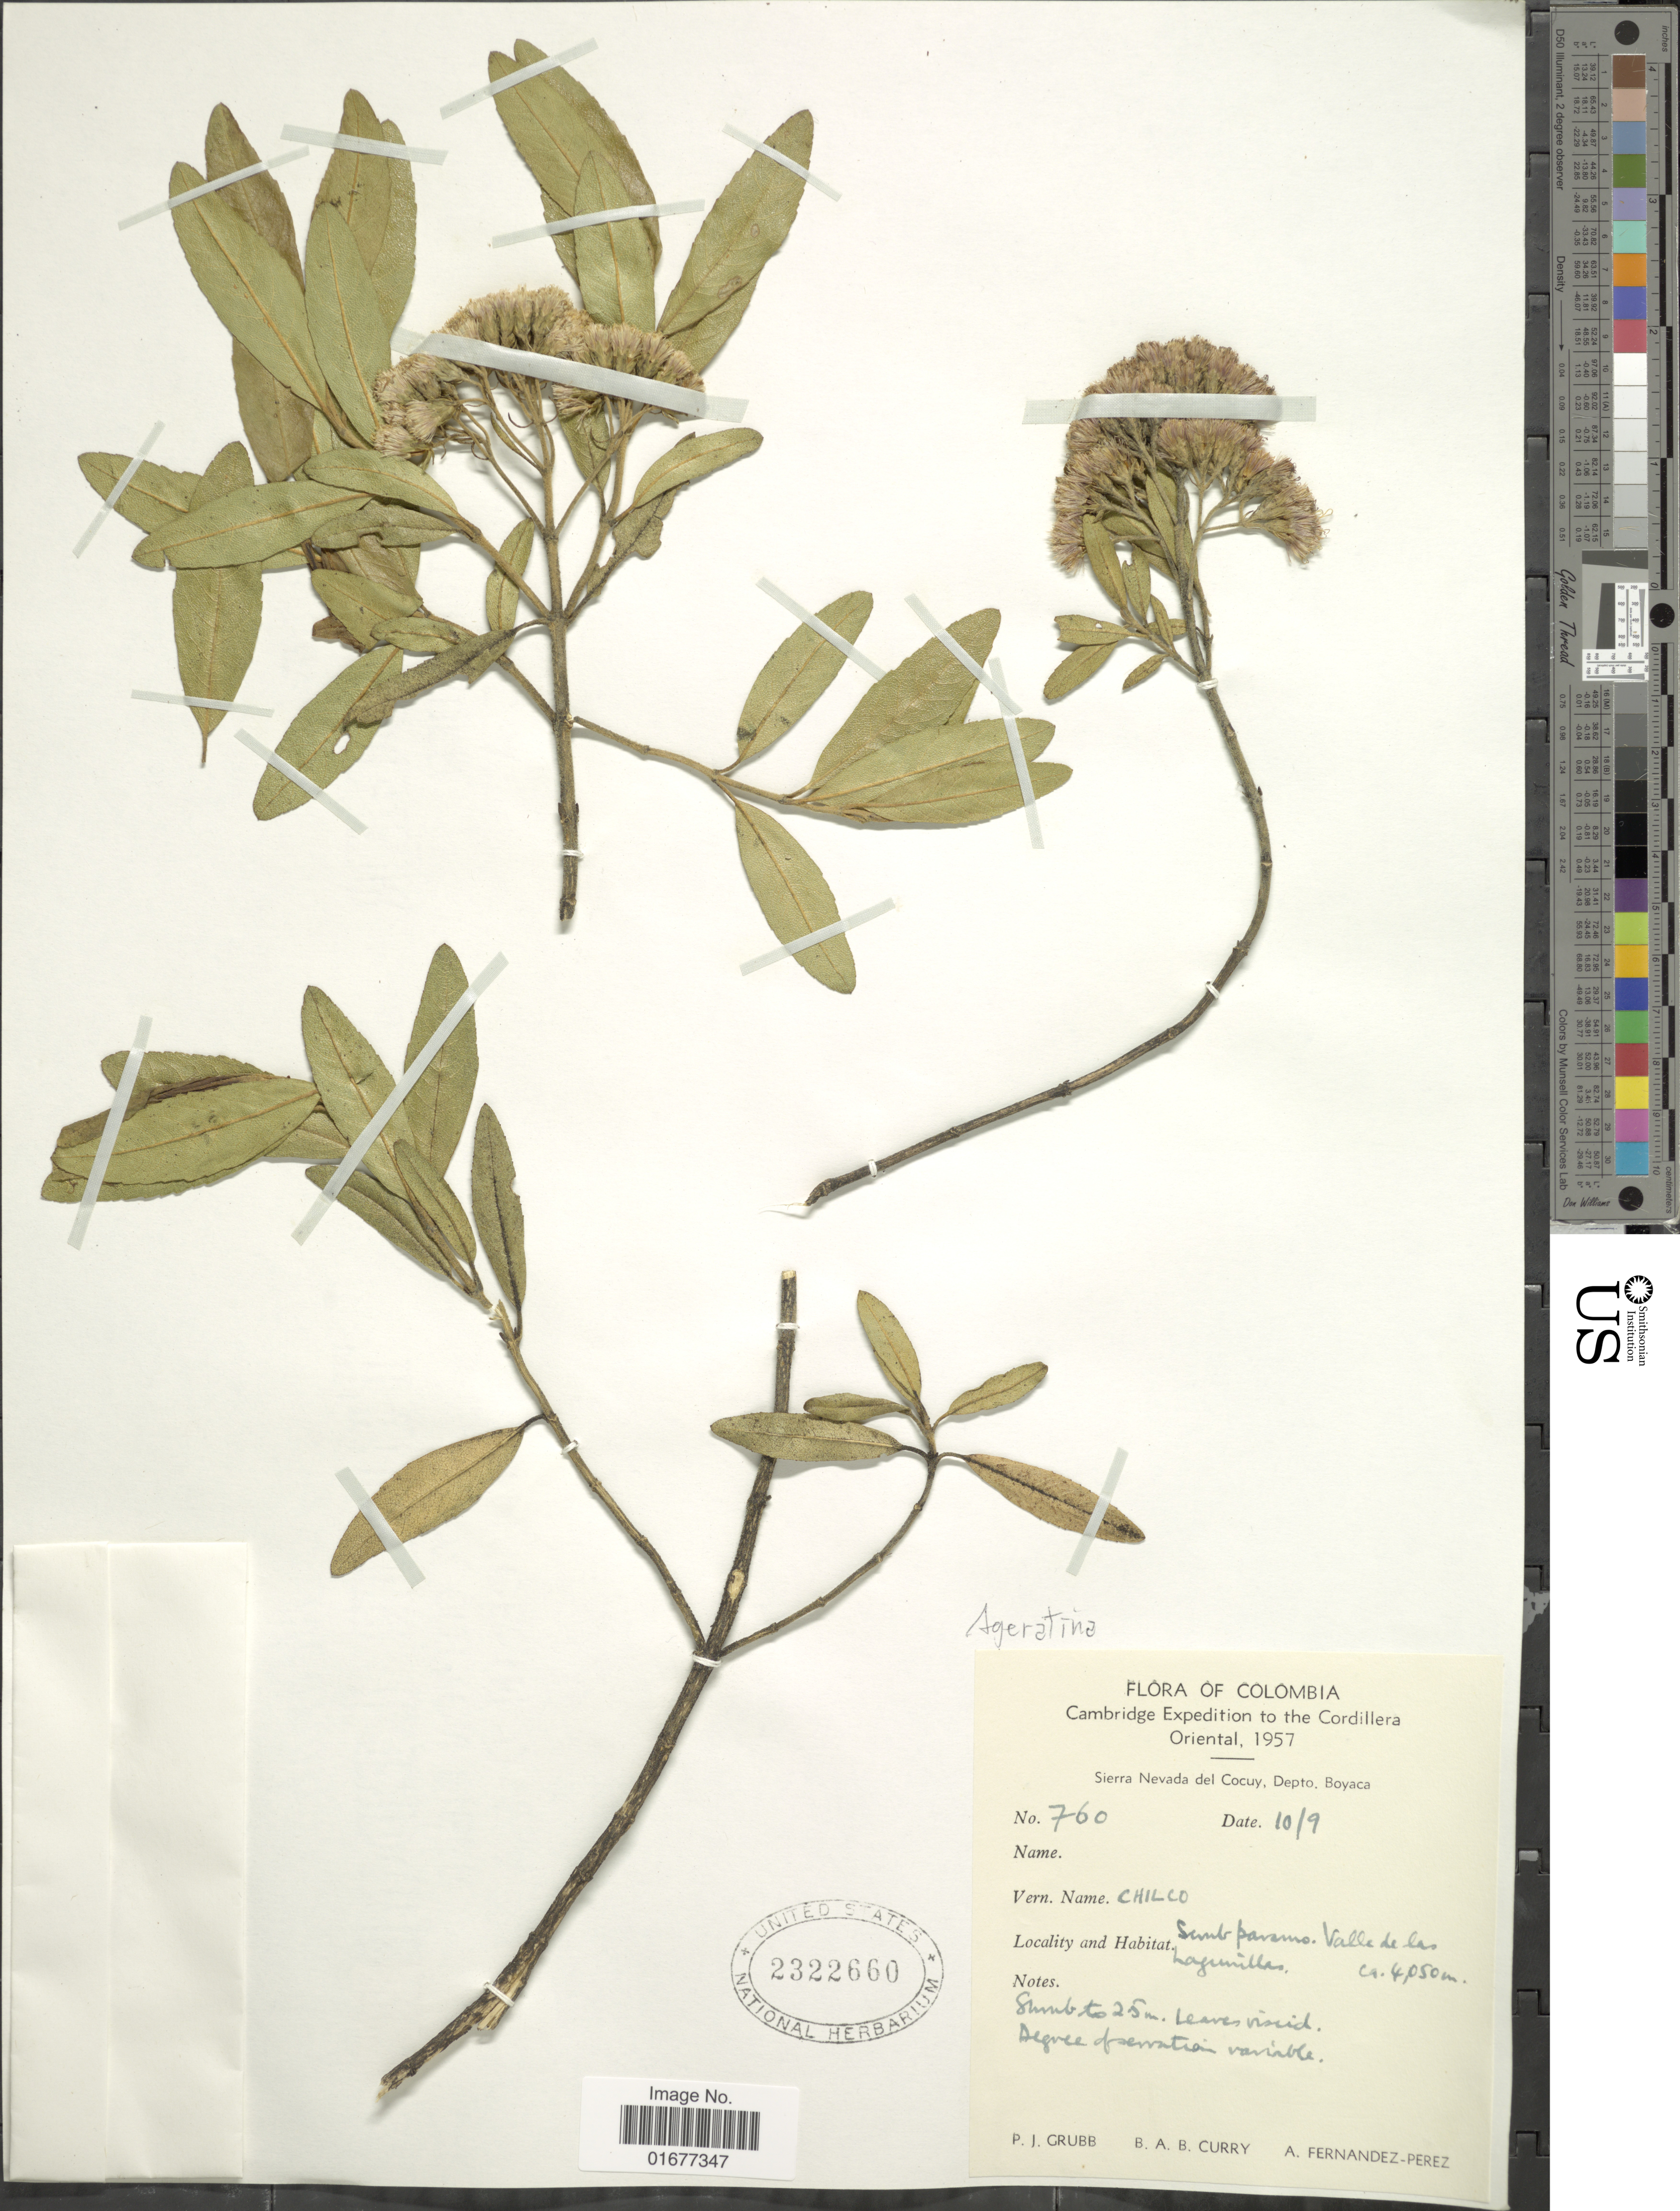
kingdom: Plantae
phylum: Tracheophyta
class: Magnoliopsida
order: Asterales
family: Asteraceae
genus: Ageratina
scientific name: Ageratina glyptophlebia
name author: (B.L. Rob.) R.M. King & H. Rob.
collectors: P. J. Grubb, B. Curry & A. Fernández-Pérez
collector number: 760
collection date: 1957-09-19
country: Colombia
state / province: Boyacá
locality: Sierra Nevada del Cocuy, Scrub Paramo, Valle de las Lagunillas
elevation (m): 4050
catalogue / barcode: US 2322660